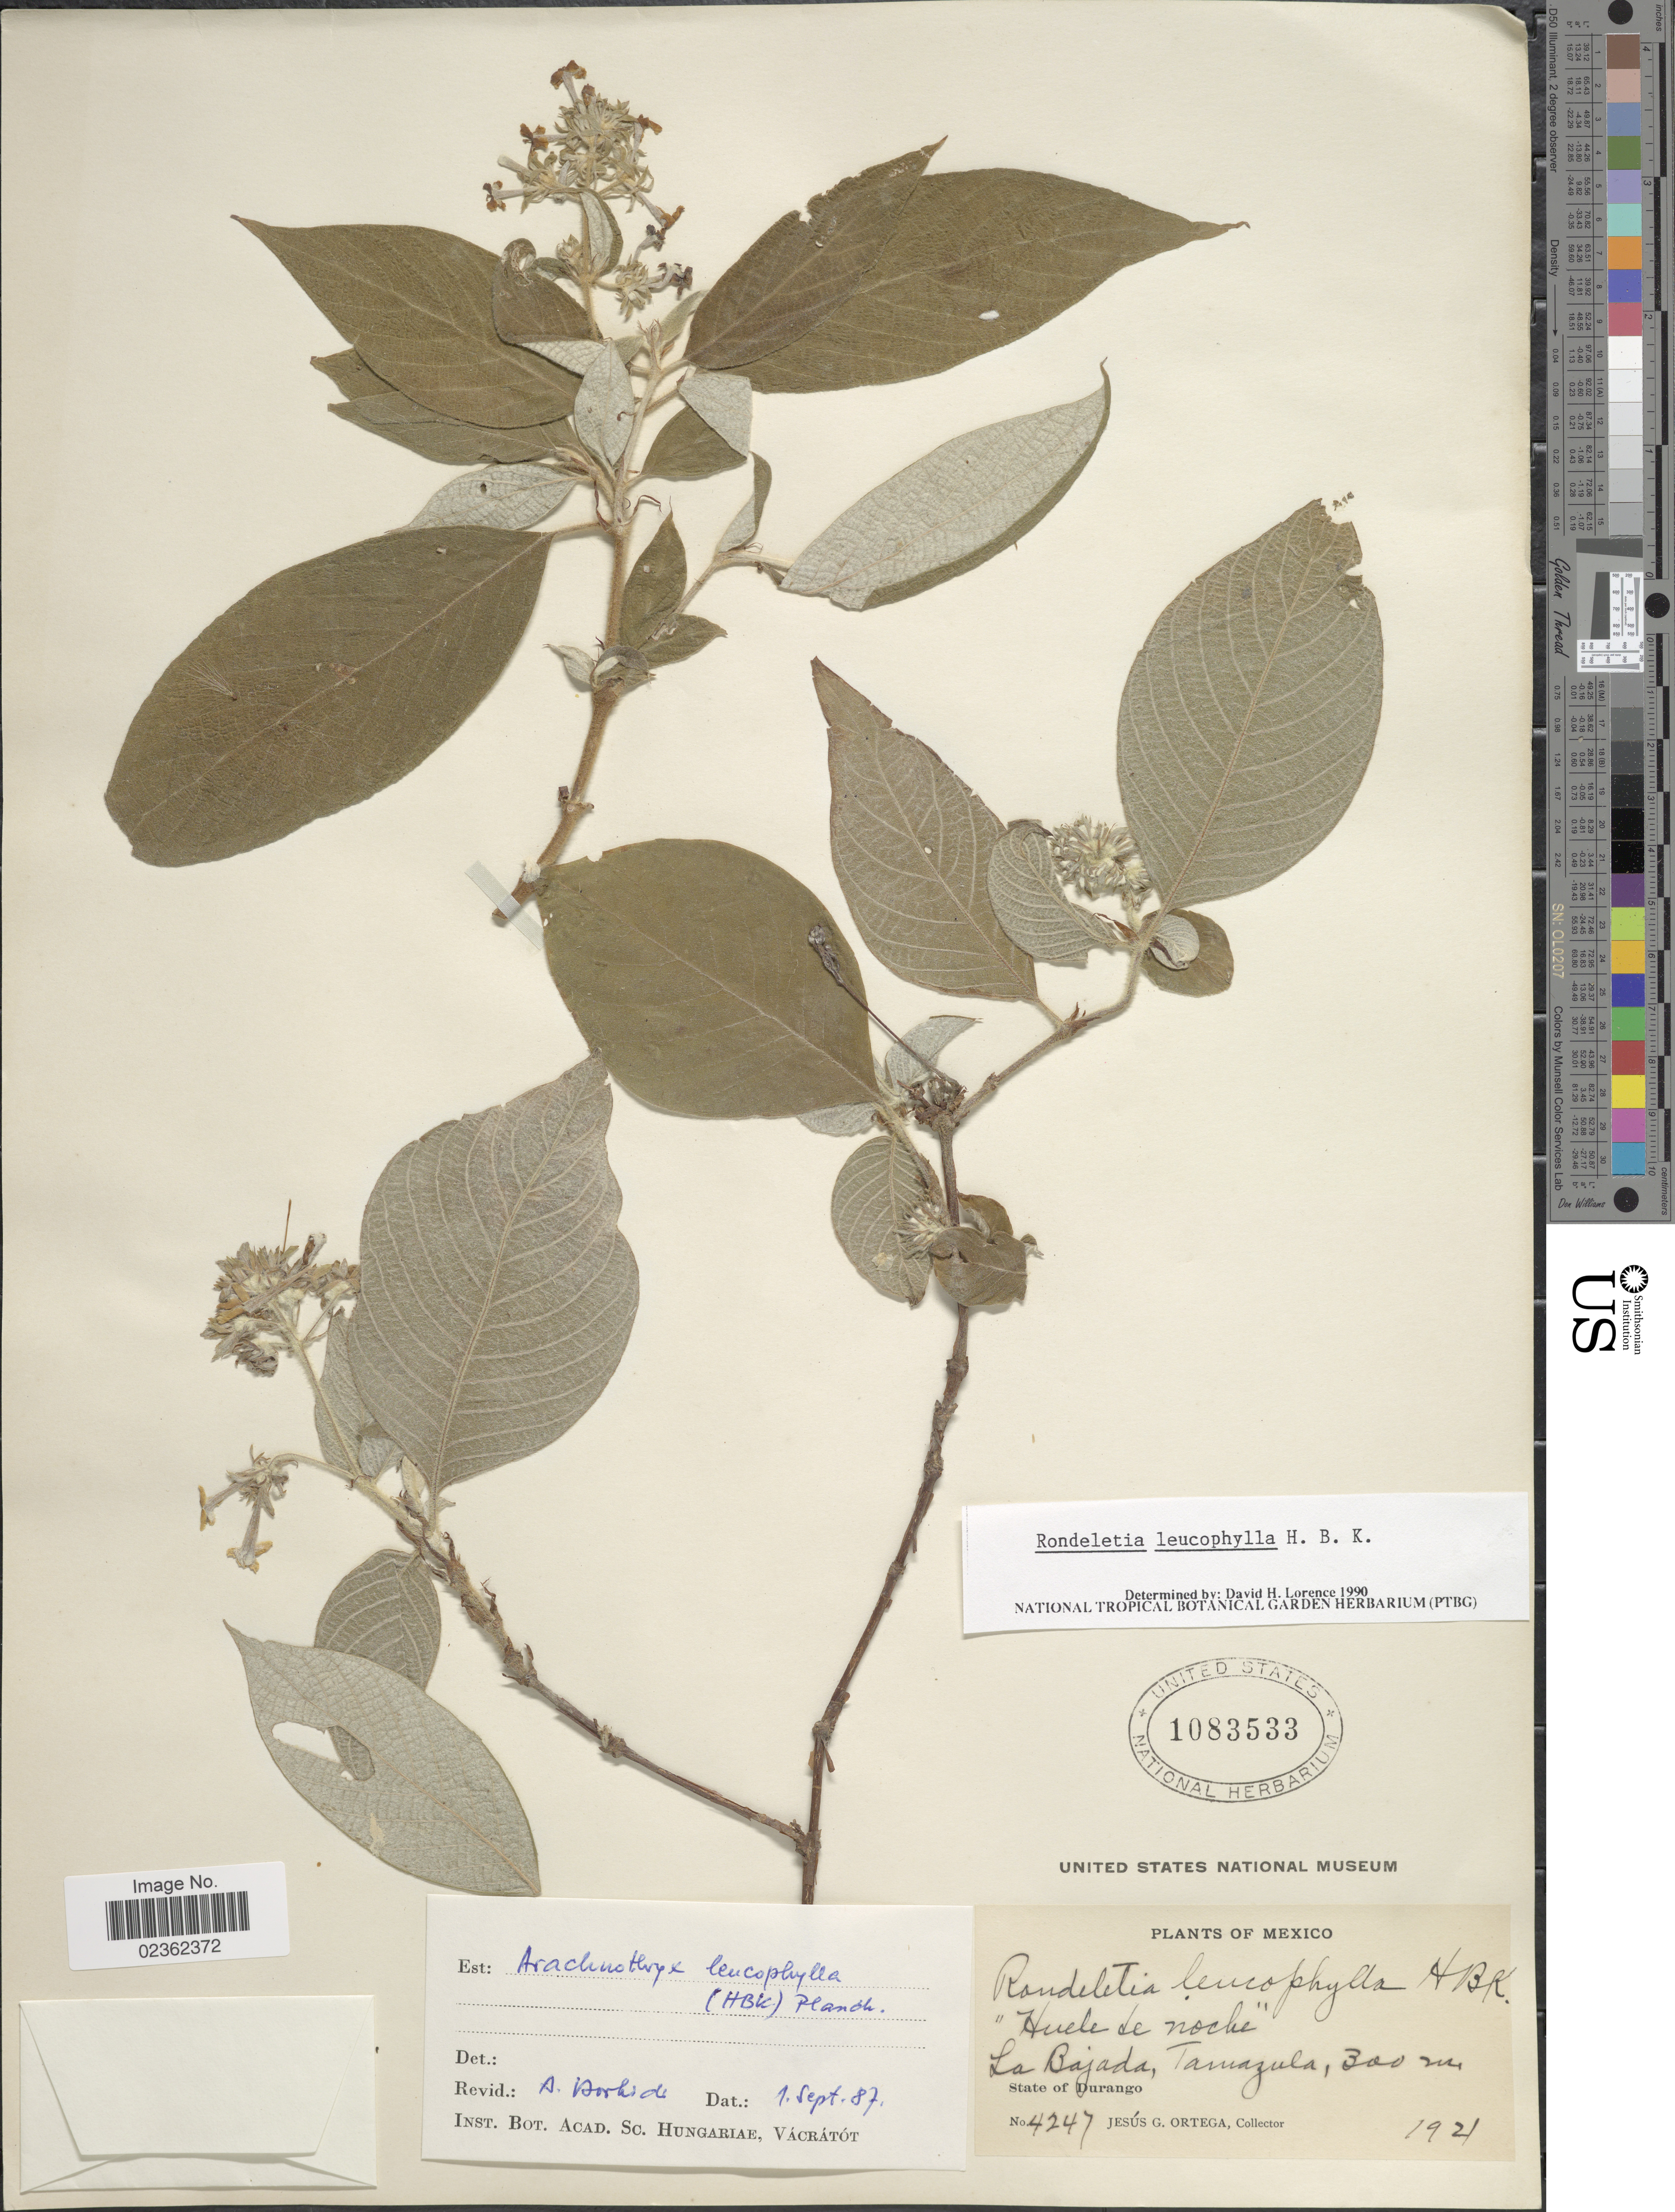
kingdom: Plantae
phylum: Tracheophyta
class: Magnoliopsida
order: Gentianales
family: Rubiaceae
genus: Arachnothryx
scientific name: Arachnothryx leucophylla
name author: (Kunth) Planch.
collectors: J. Ortega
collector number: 4247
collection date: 1921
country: Mexico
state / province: Durango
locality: La Bajada, Tamazula.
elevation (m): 300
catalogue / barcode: US 1083533